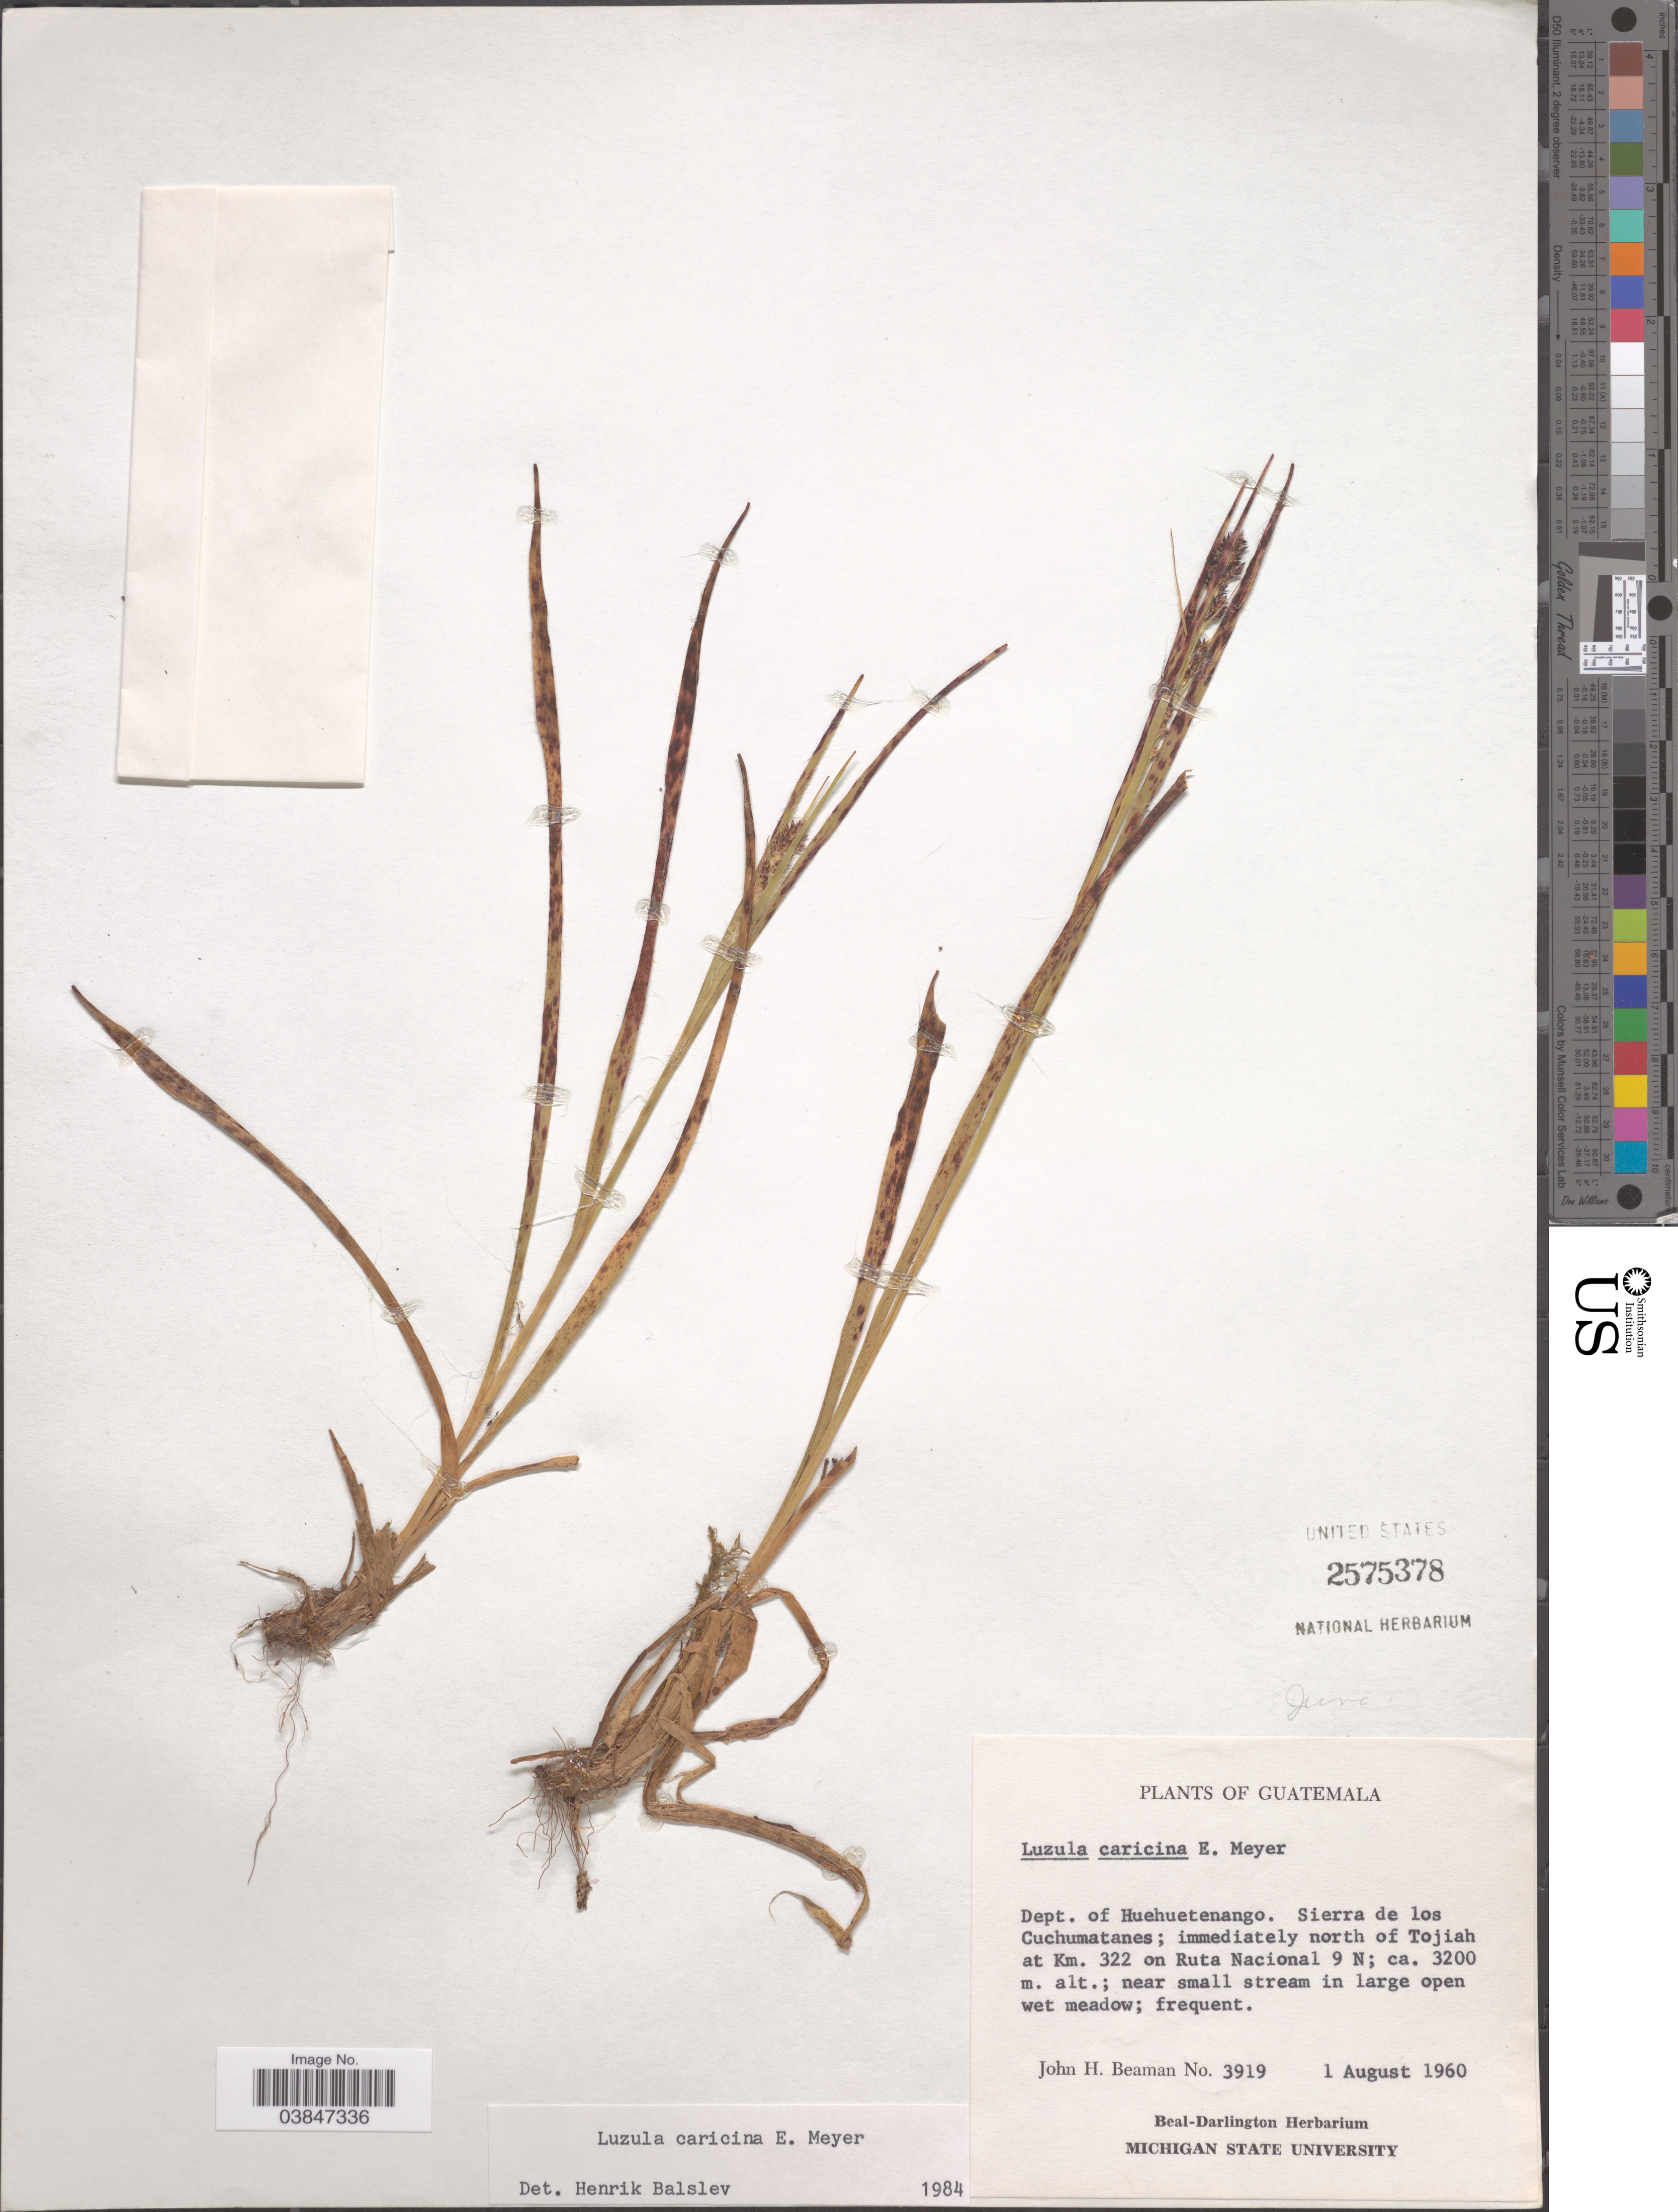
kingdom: Plantae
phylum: Tracheophyta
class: Liliopsida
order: Poales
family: Juncaceae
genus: Luzula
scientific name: Luzula caricina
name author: E. Mey.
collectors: J. H. Beaman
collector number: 3919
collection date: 1960-08-01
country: Guatemala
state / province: Huehuetenango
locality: Dept. Huehuetenango. Sierra de los Cuchumatanes; immediately north of Tojiah at Km. 322 on Ruta Nacional 9 N; near small stream in large open wet meadow.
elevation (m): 3200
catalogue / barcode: US 2575378